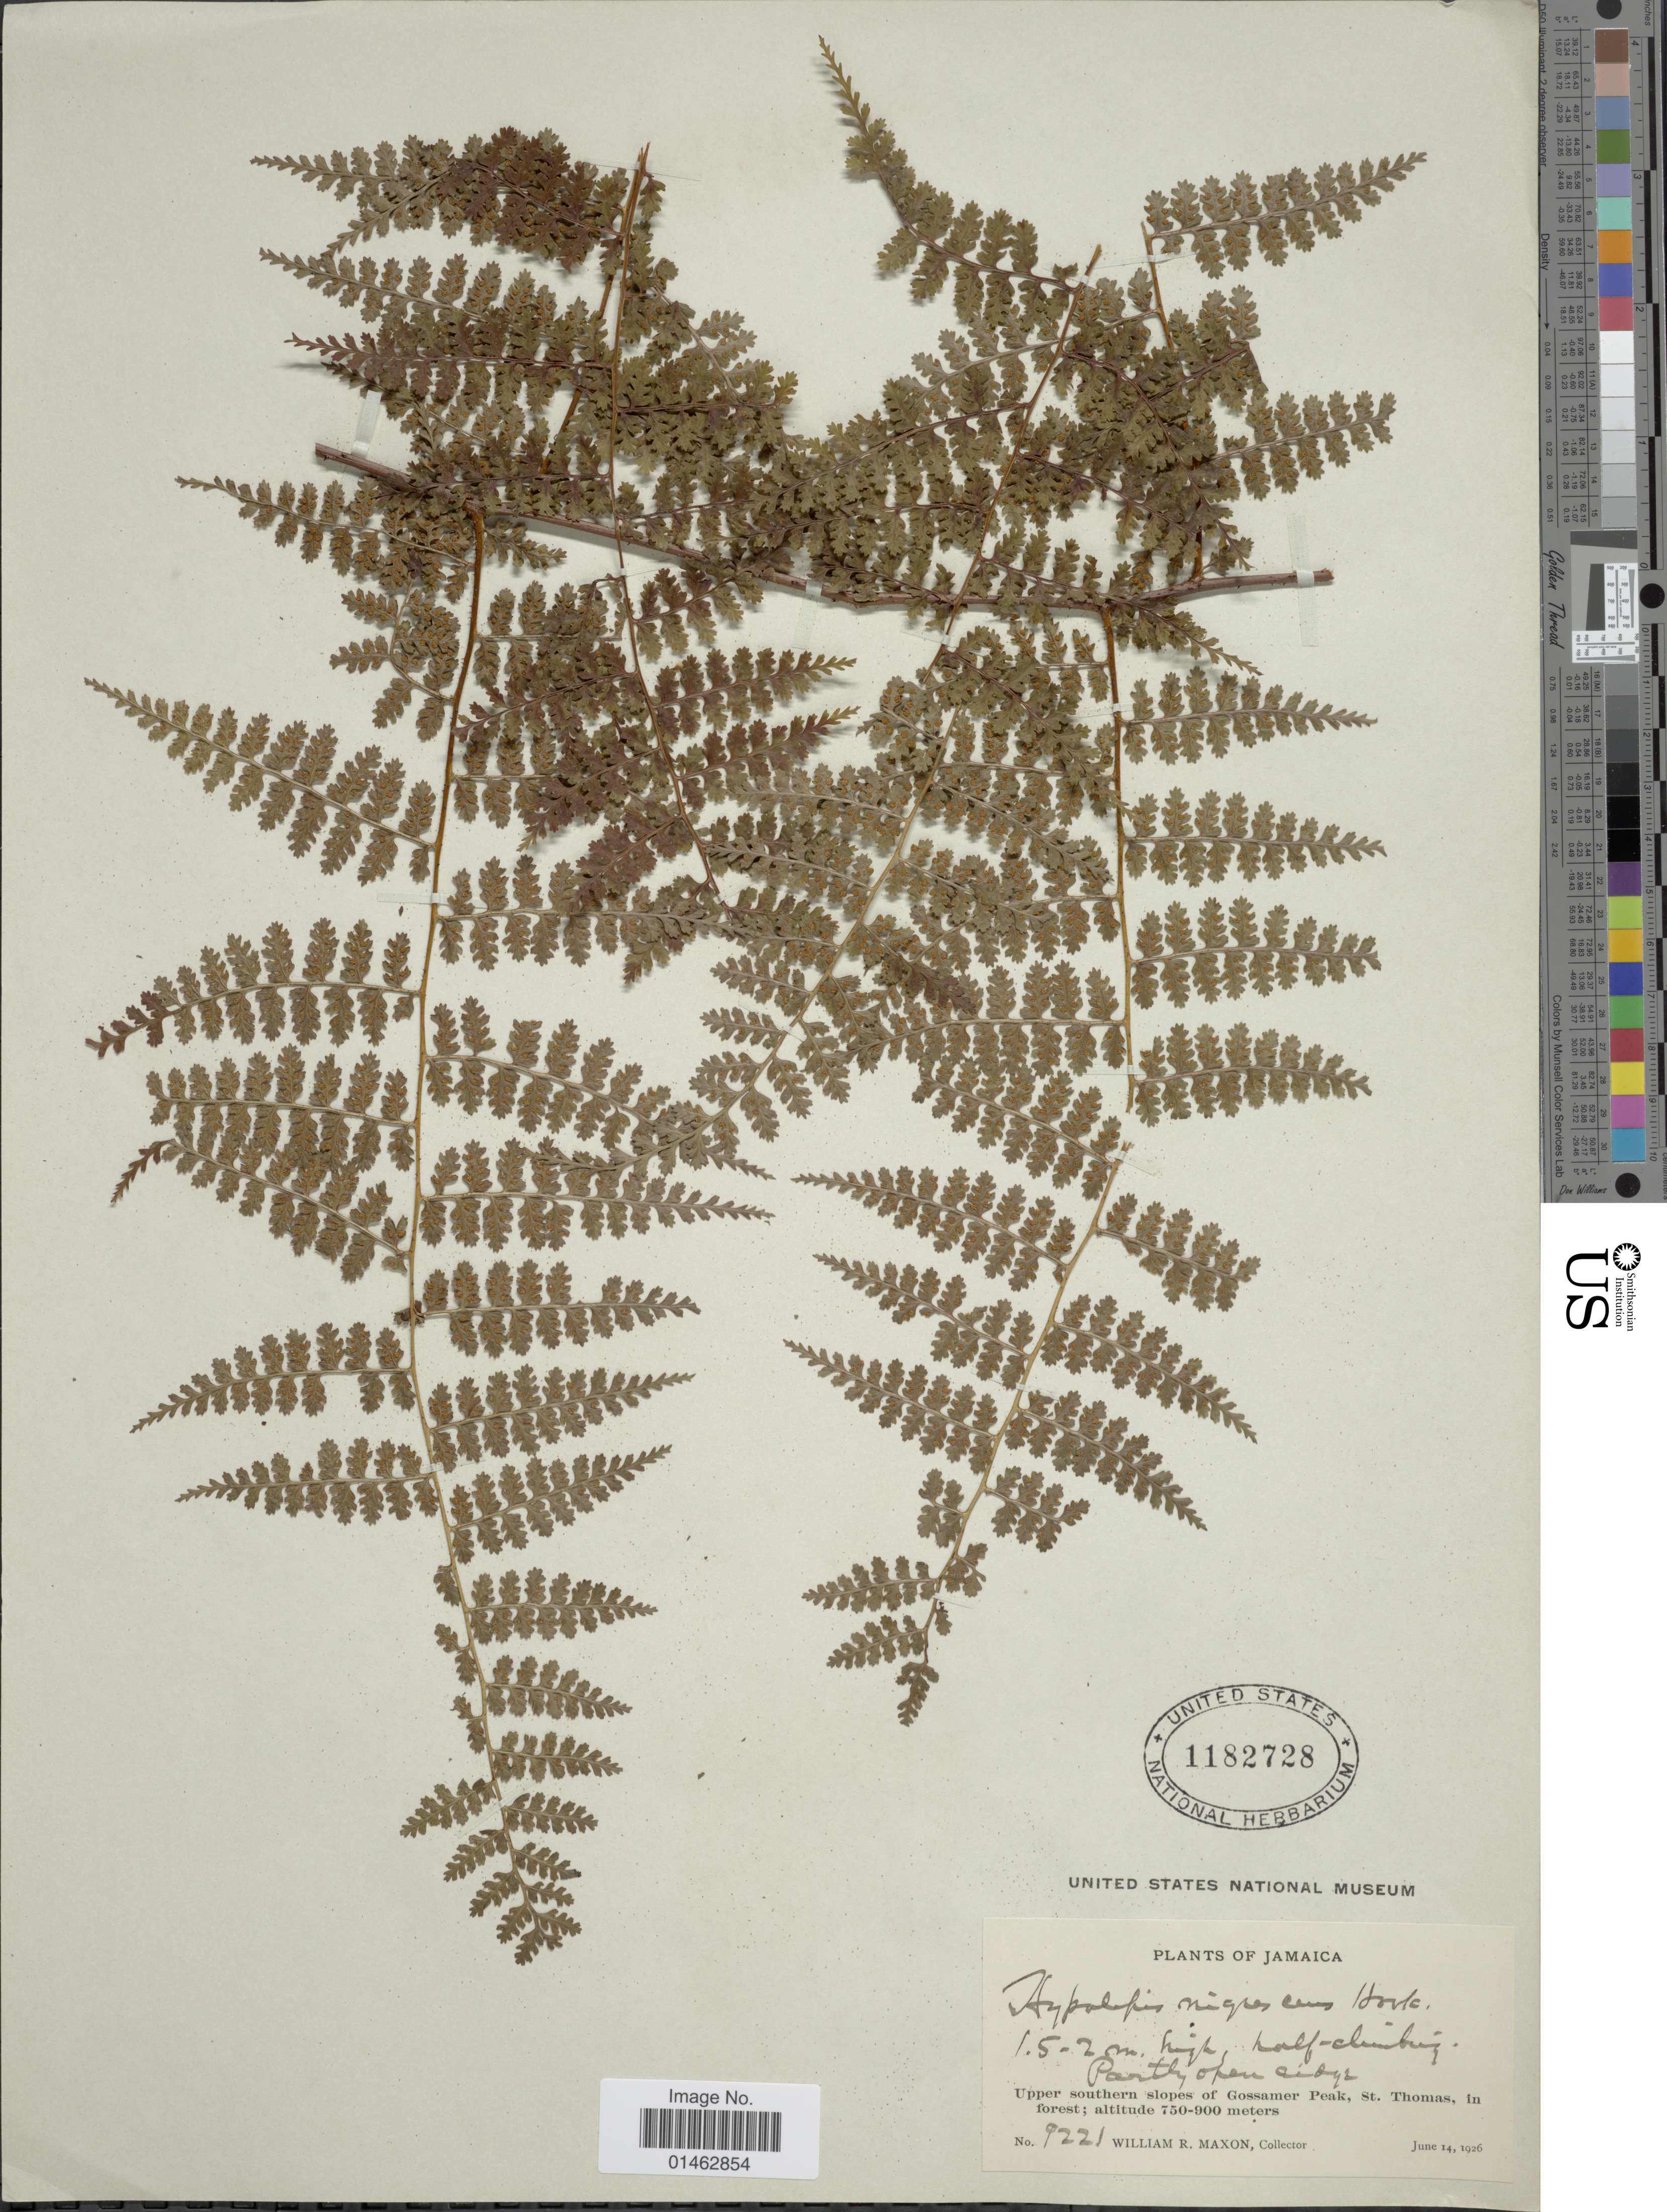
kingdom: Plantae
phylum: Tracheophyta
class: Polypodiopsida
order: Polypodiales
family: Dennstaedtiaceae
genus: Hypolepis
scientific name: Hypolepis nigrescens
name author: Hook.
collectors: W. R. Maxon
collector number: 9221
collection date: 1926-06-14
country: Jamaica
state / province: Saint Thomas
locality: Upper southern slopes of Gossamer Peak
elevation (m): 750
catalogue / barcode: US 1182728